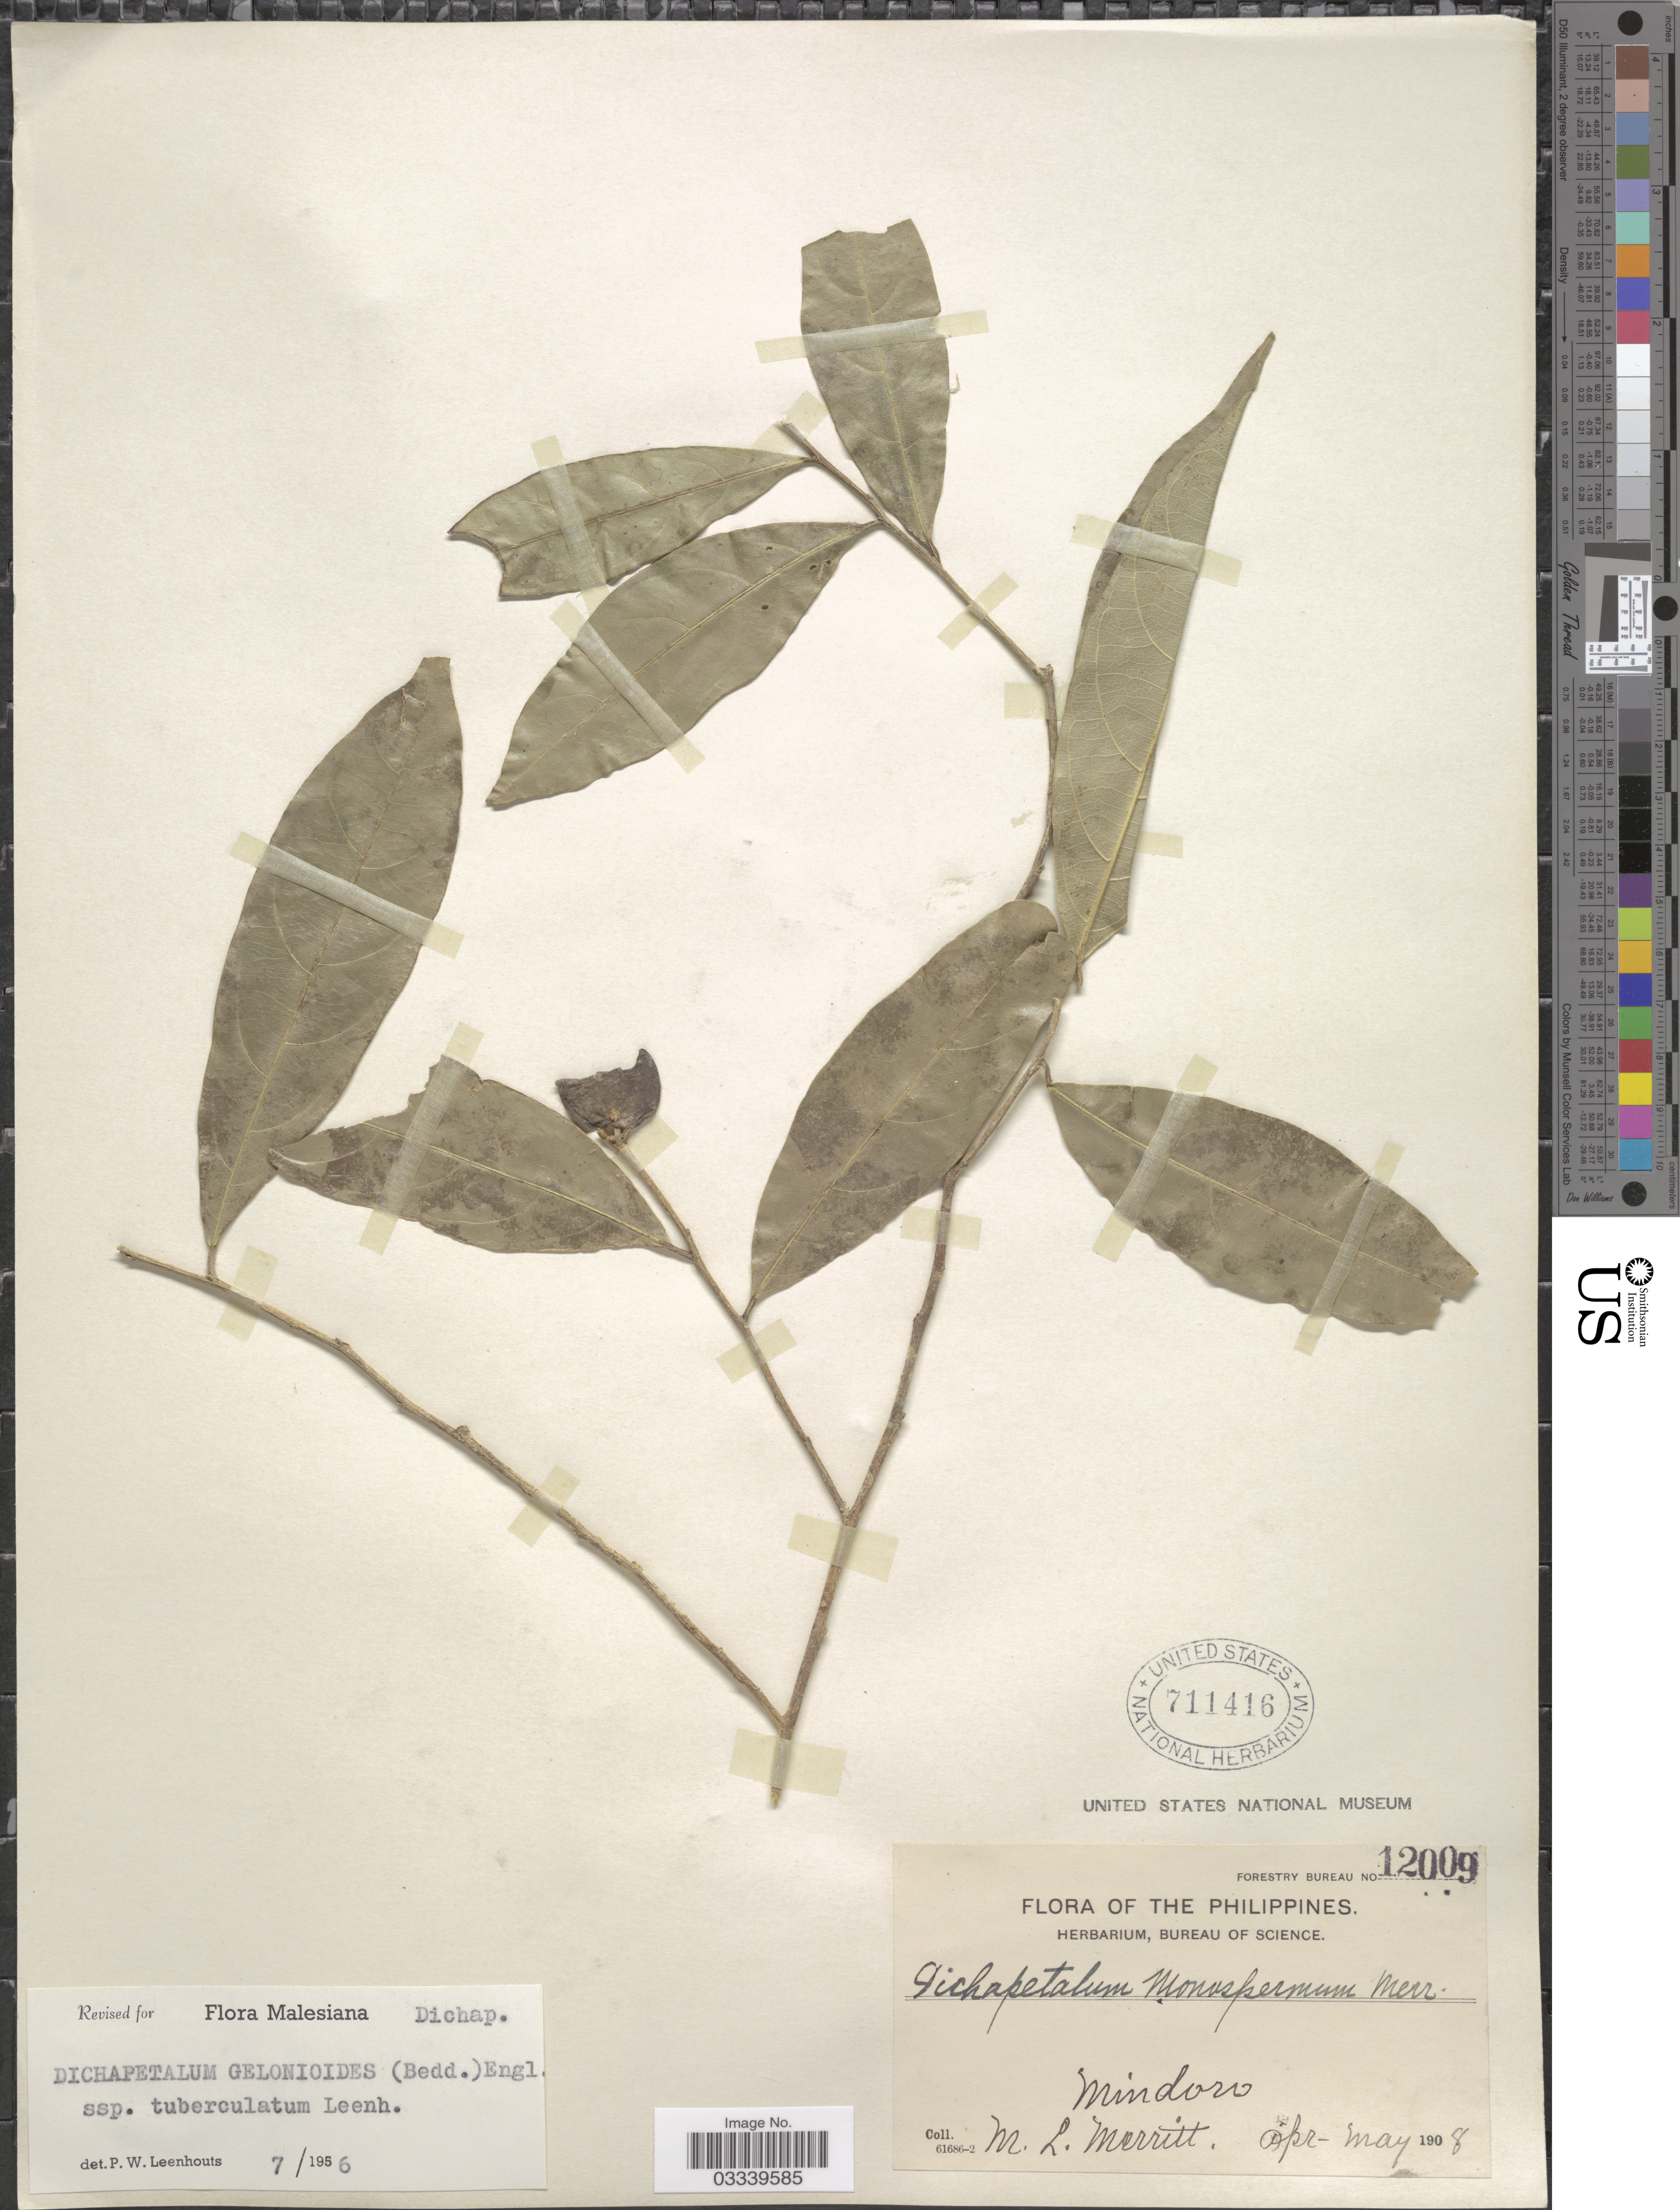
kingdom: Plantae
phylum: Tracheophyta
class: Magnoliopsida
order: Malpighiales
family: Dichapetalaceae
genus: Dichapetalum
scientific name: Dichapetalum gelonioides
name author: (Roxb.) Engl.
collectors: M. L. Merritt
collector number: Forestry Bureau 12009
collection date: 1908-04/1908-05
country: Philippines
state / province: Mimaropa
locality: Mindoro.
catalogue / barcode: US 711416